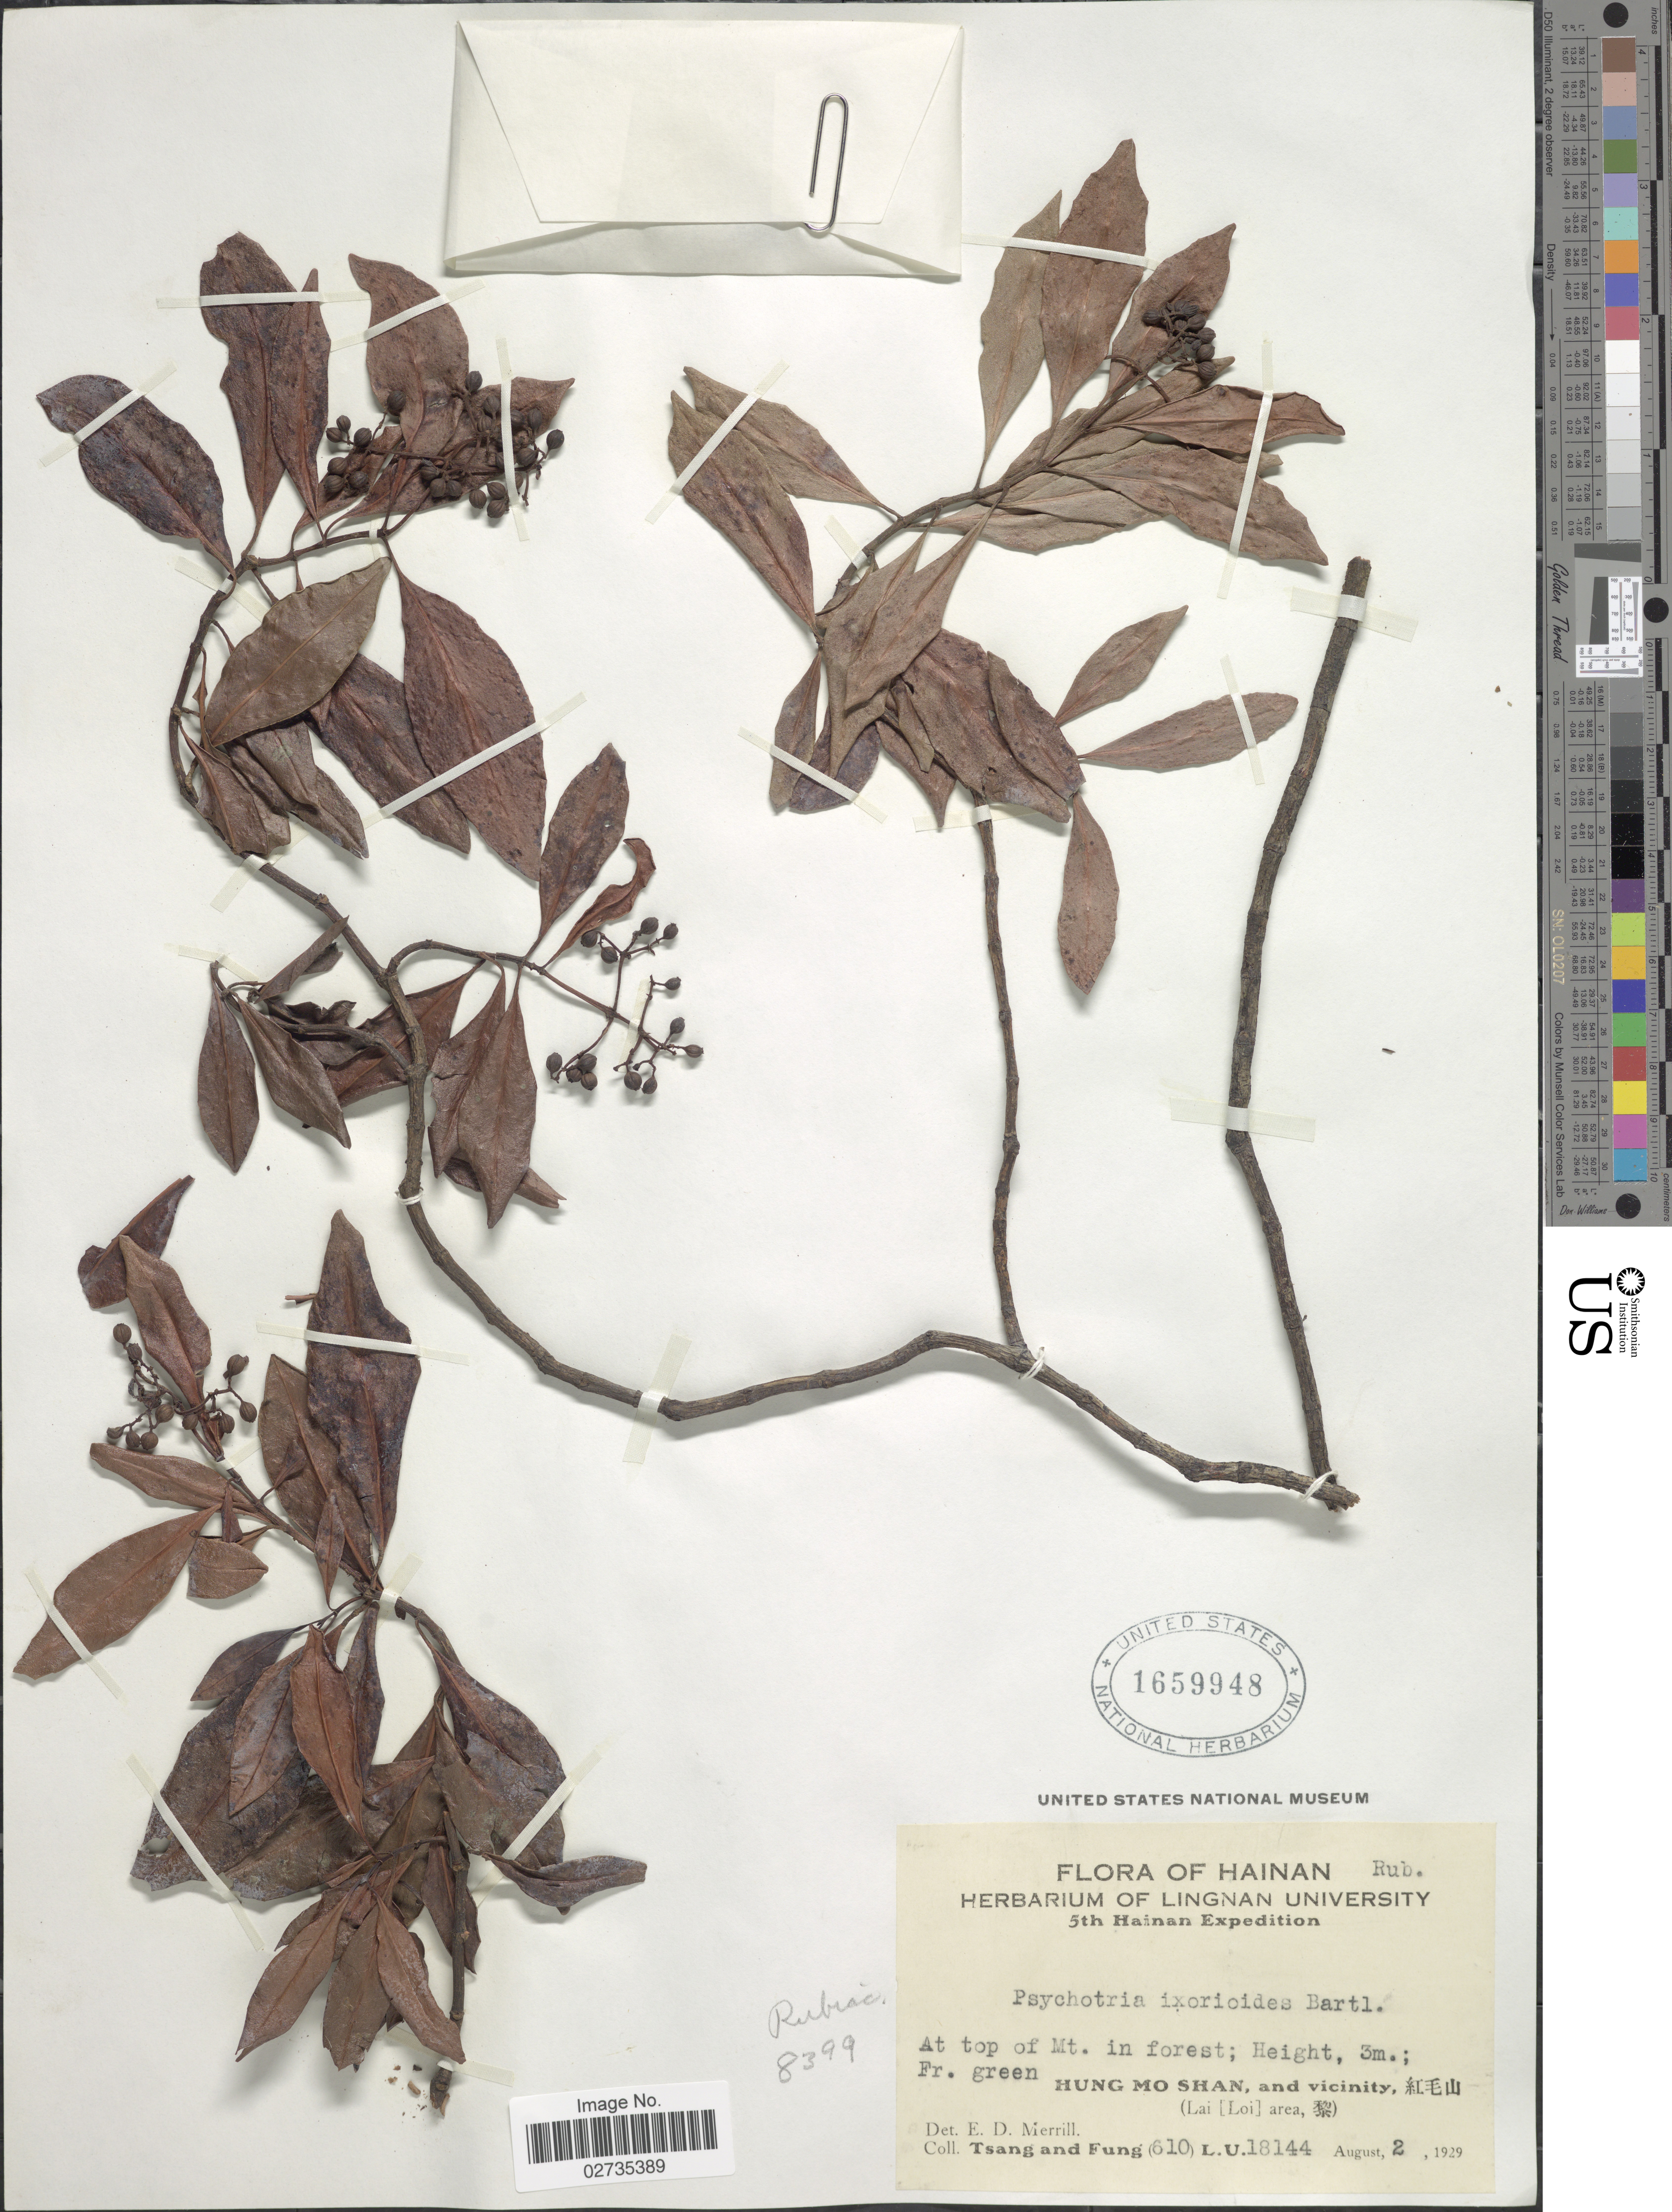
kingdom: Plantae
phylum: Tracheophyta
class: Magnoliopsida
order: Gentianales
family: Rubiaceae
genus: Psychotria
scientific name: Psychotria ixoroides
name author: Bartl. ex DC.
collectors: -. T'sang & Fung, --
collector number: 610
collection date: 1929-08-02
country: China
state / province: Hainan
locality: At top of Mt. in forest. Hung Mo Shan, and vicinity (Lai [Loi] area)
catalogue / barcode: US 1659948